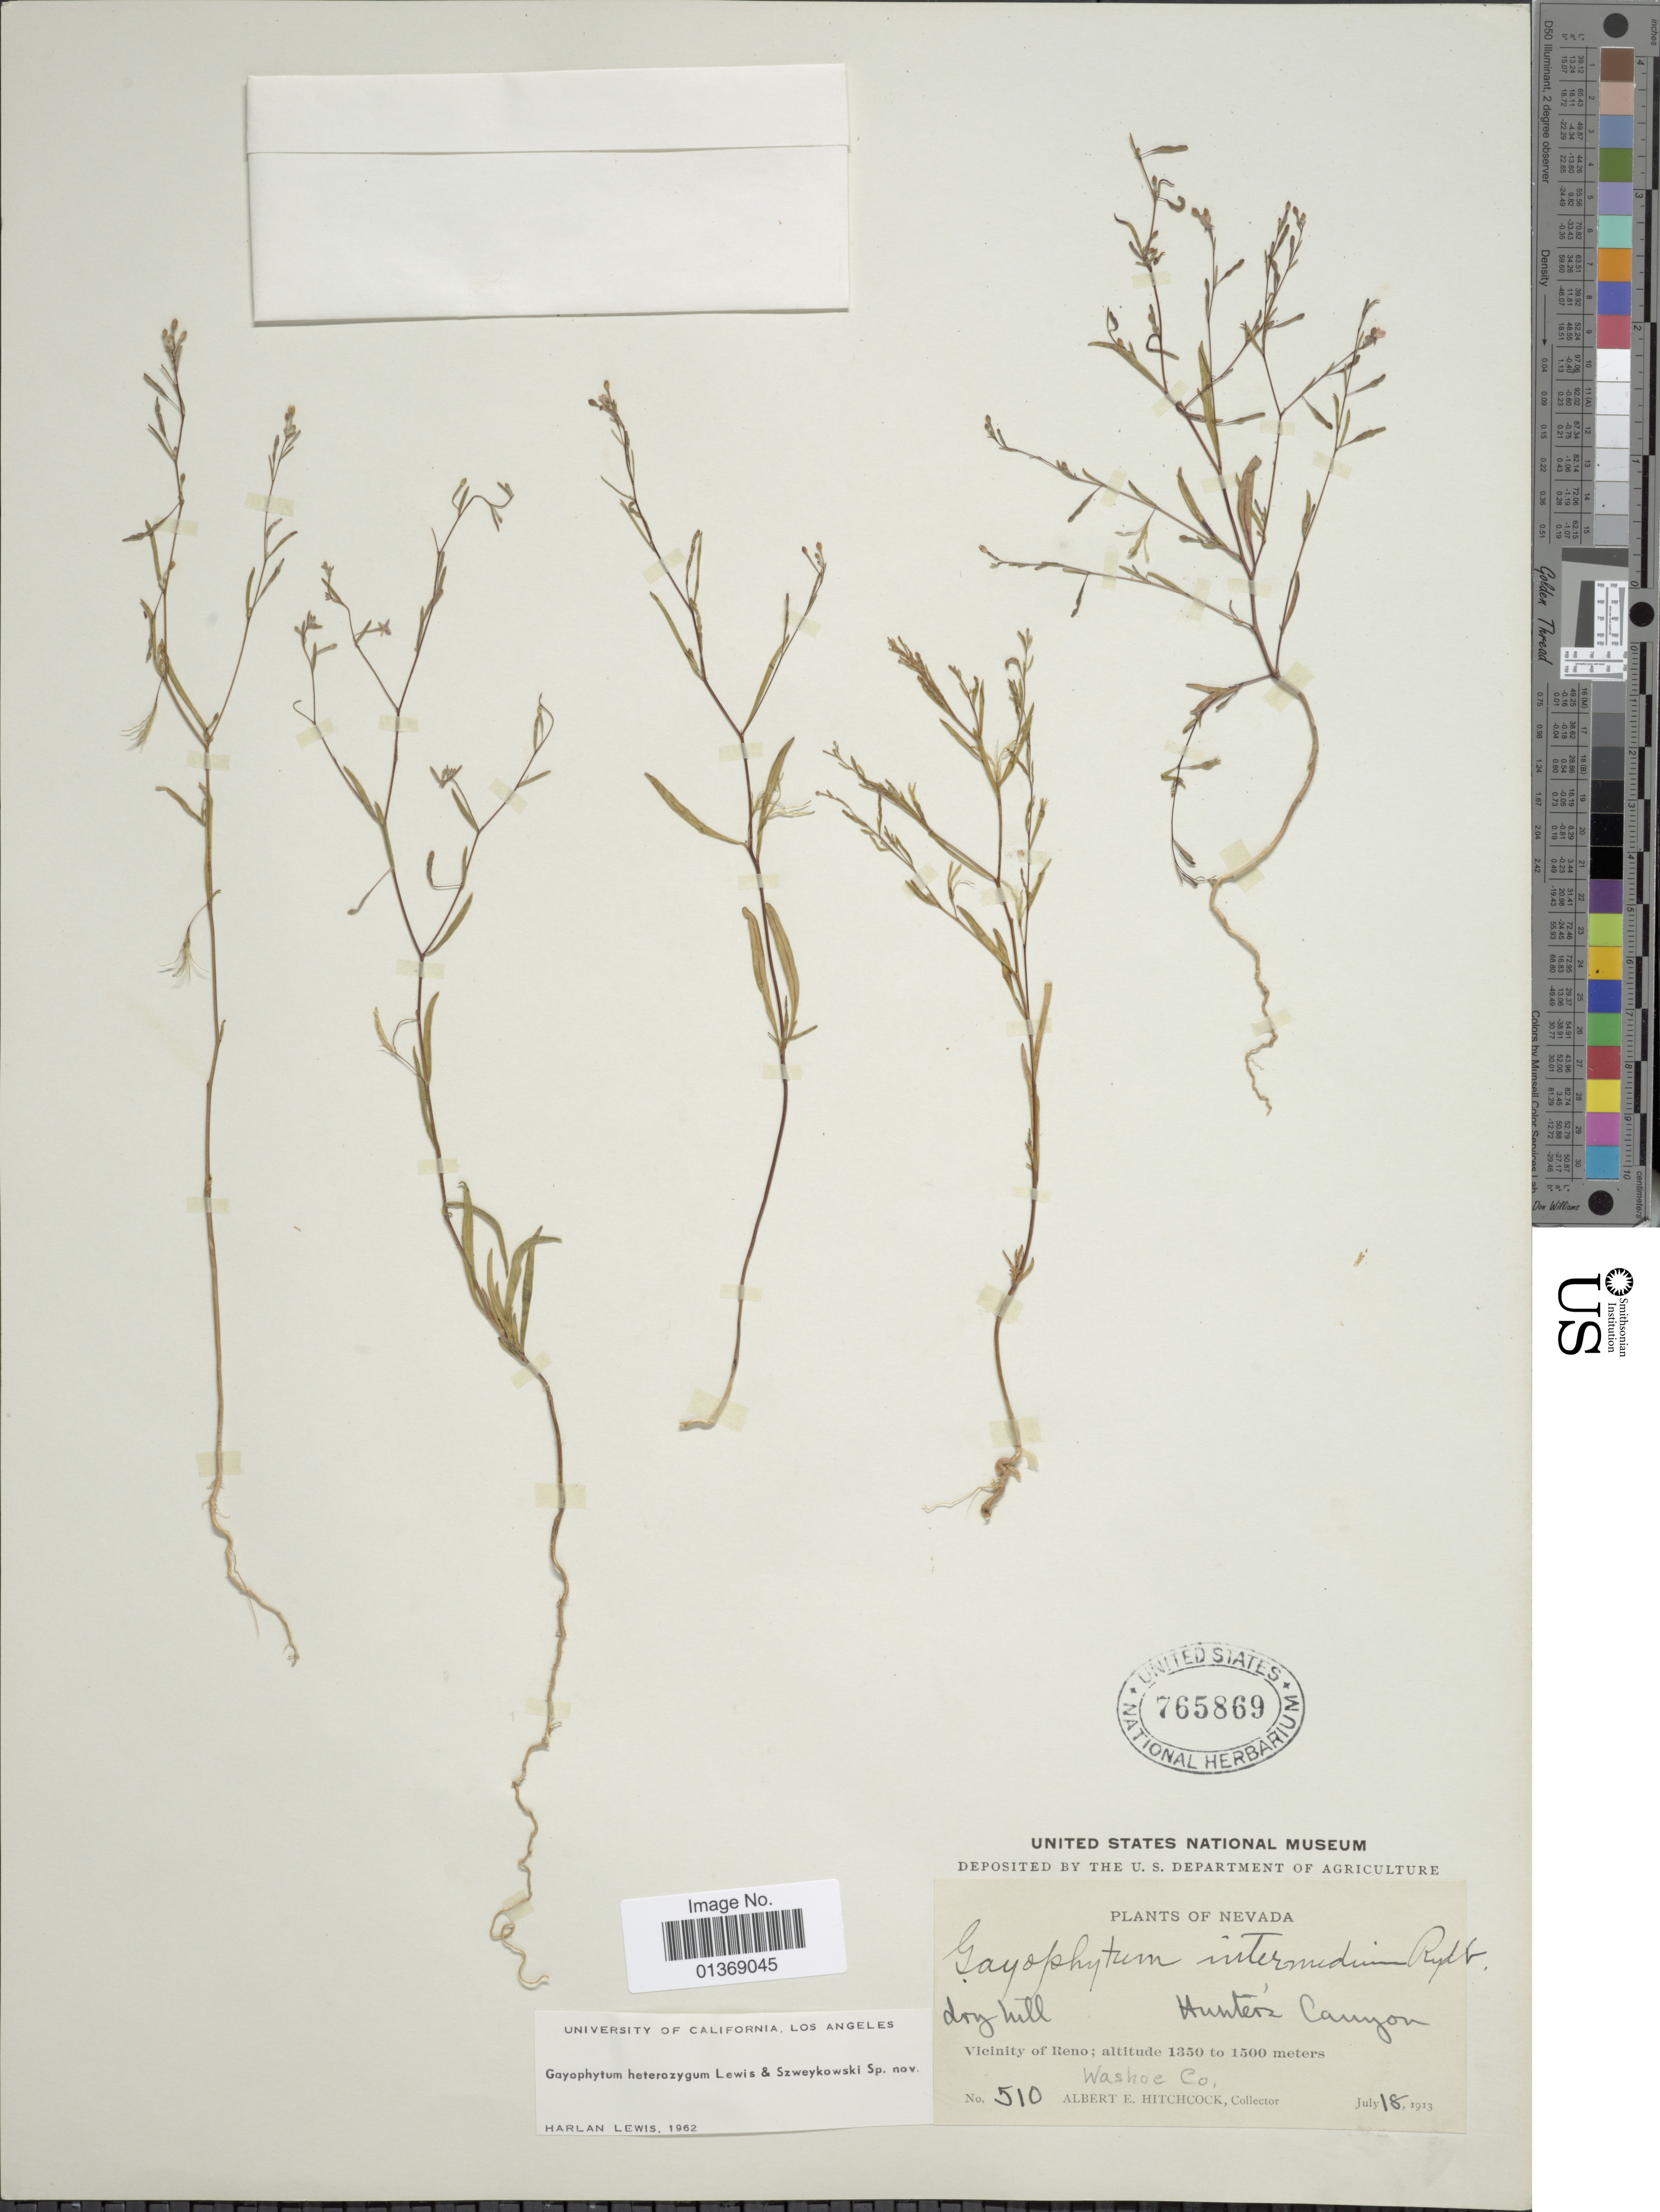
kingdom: Plantae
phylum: Tracheophyta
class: Magnoliopsida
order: Myrtales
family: Onagraceae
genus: Gayophytum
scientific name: Gayophytum heterozygum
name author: F. H. Lewis & Szweyk.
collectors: A. Hitchcock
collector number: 510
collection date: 1913-07-18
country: United States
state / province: Nevada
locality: Vicinity of Reno, Washoe Co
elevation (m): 1350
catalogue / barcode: US 765869